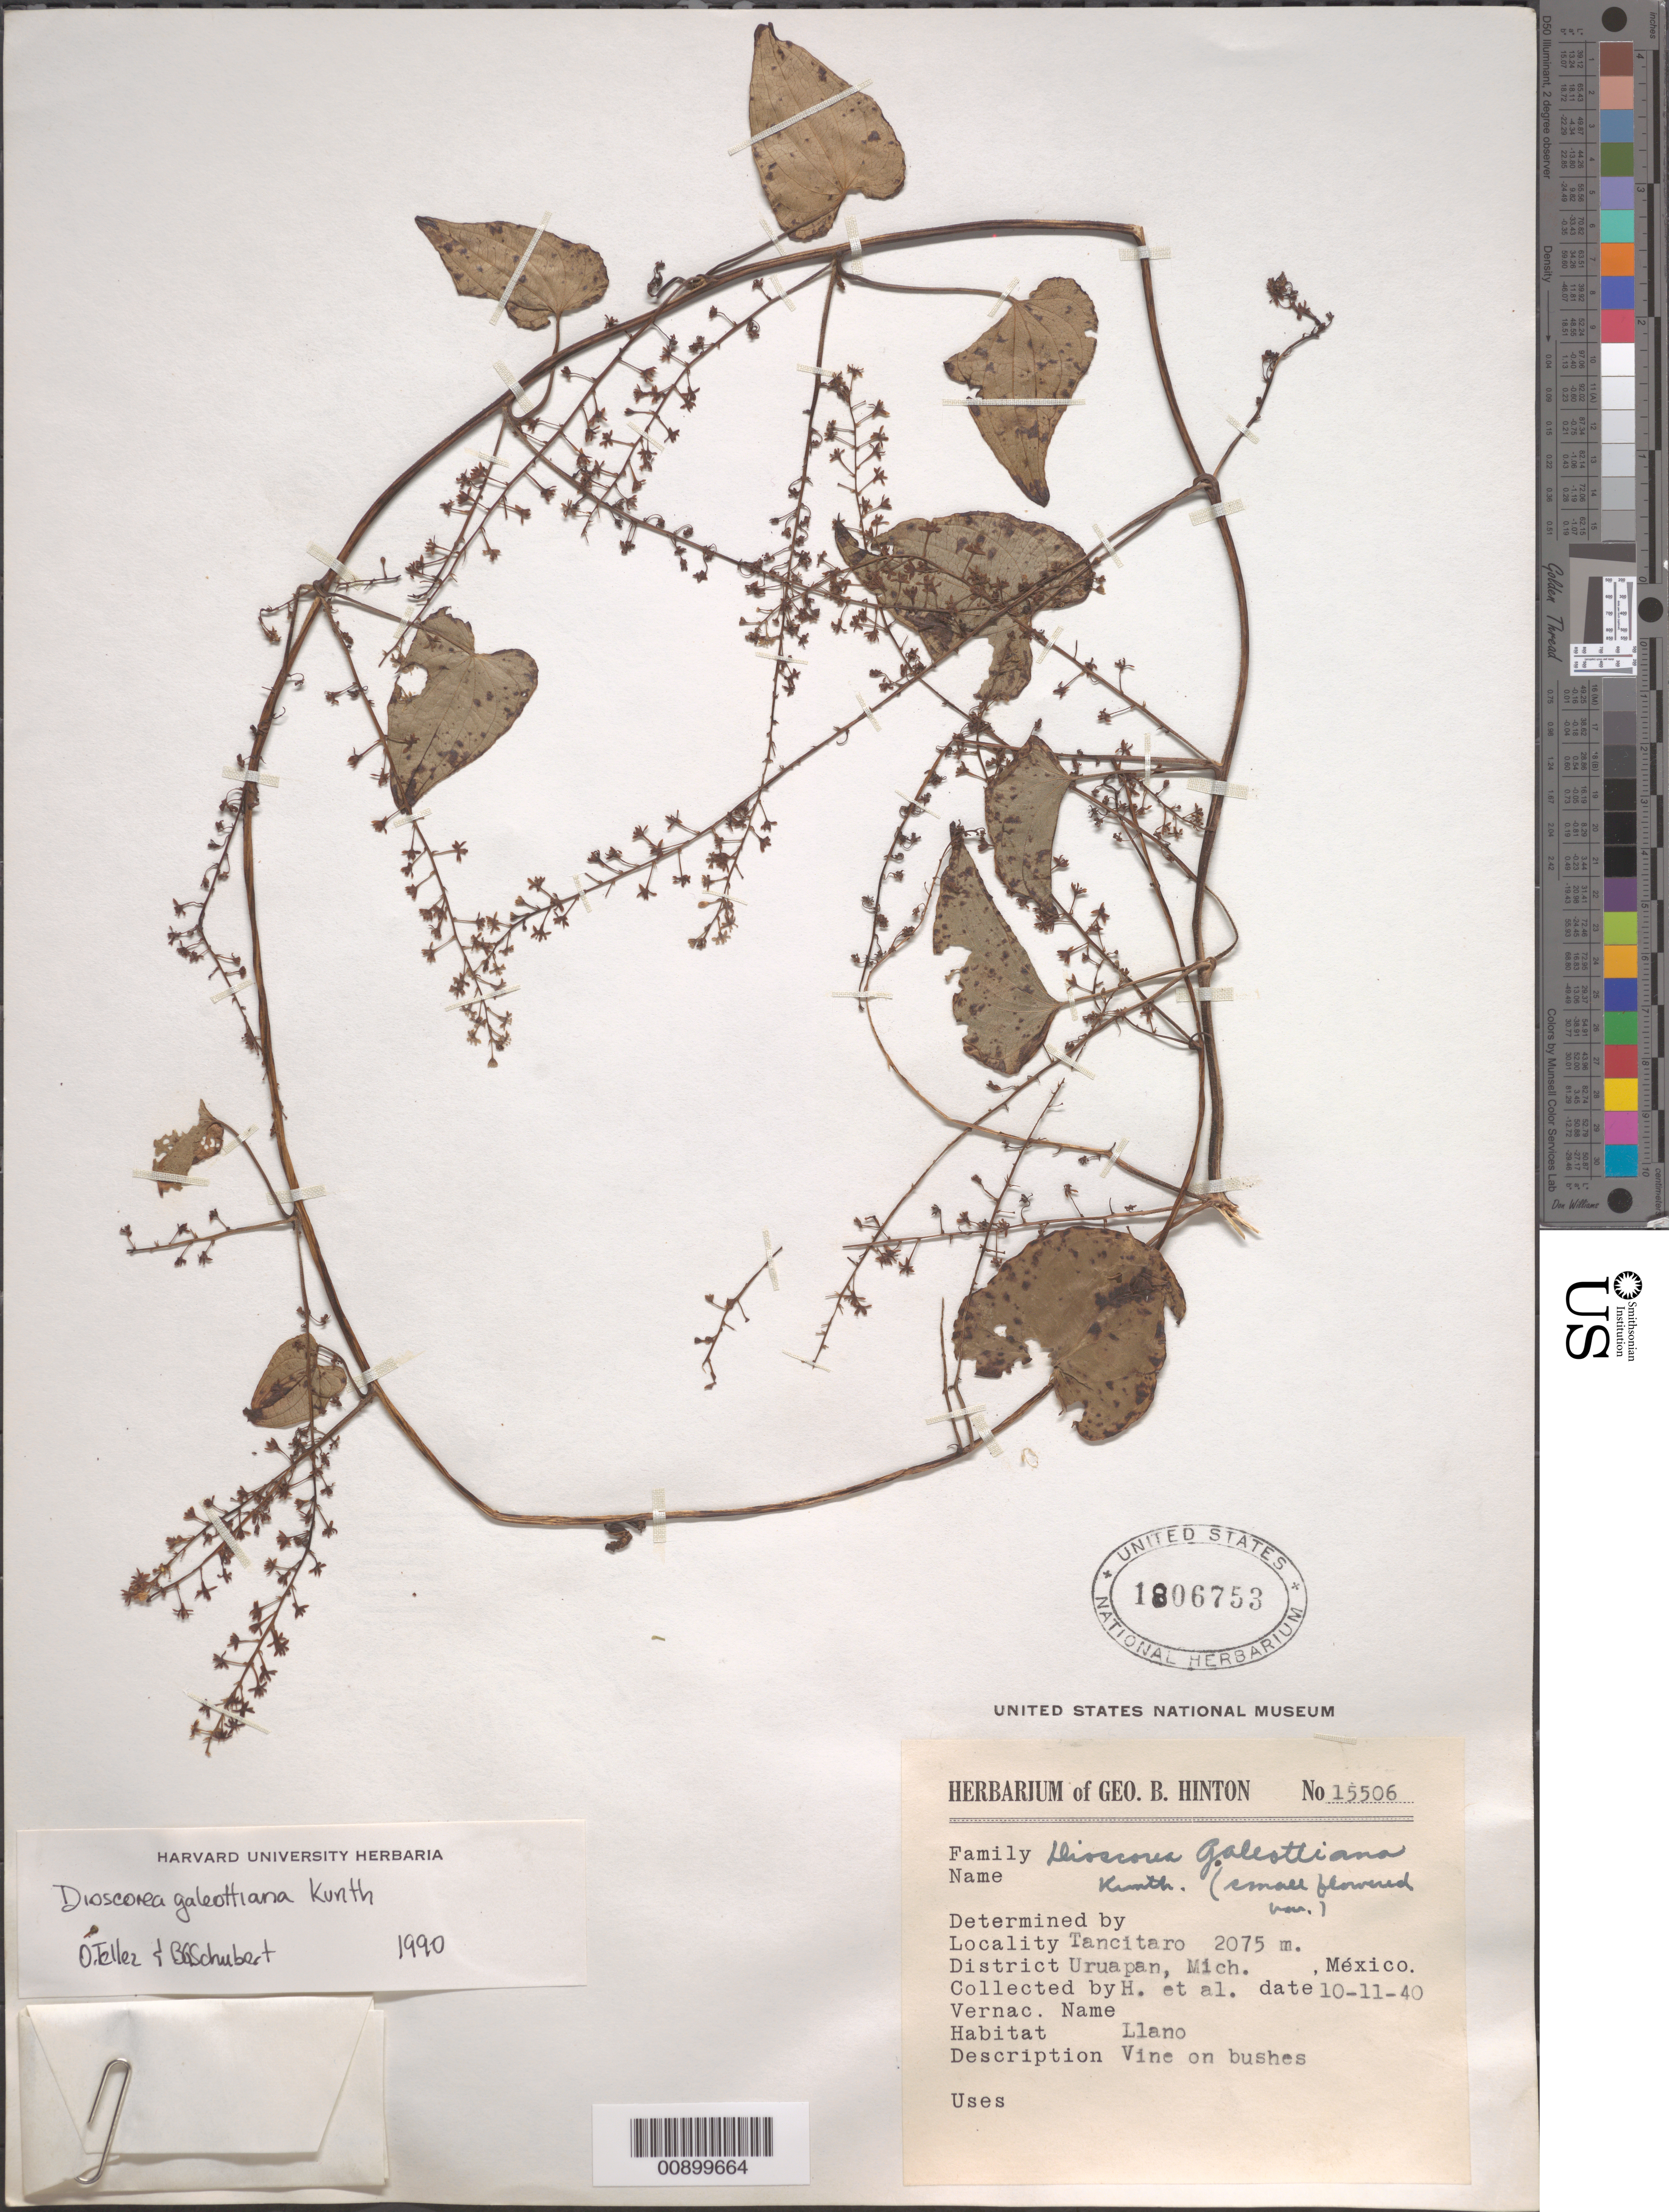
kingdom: Plantae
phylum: Tracheophyta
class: Liliopsida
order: Dioscoreales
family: Dioscoreaceae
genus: Dioscorea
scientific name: Dioscorea galeottiana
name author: Kunth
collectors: G. B. Hinton & et al.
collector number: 15506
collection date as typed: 11 Oct 1940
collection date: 1940-10-11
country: Mexico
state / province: Michoacán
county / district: Uruapan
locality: Tancitaro, District of Uruapan, State of Michoacán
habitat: Llano. Vine on bushes.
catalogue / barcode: US 1806753